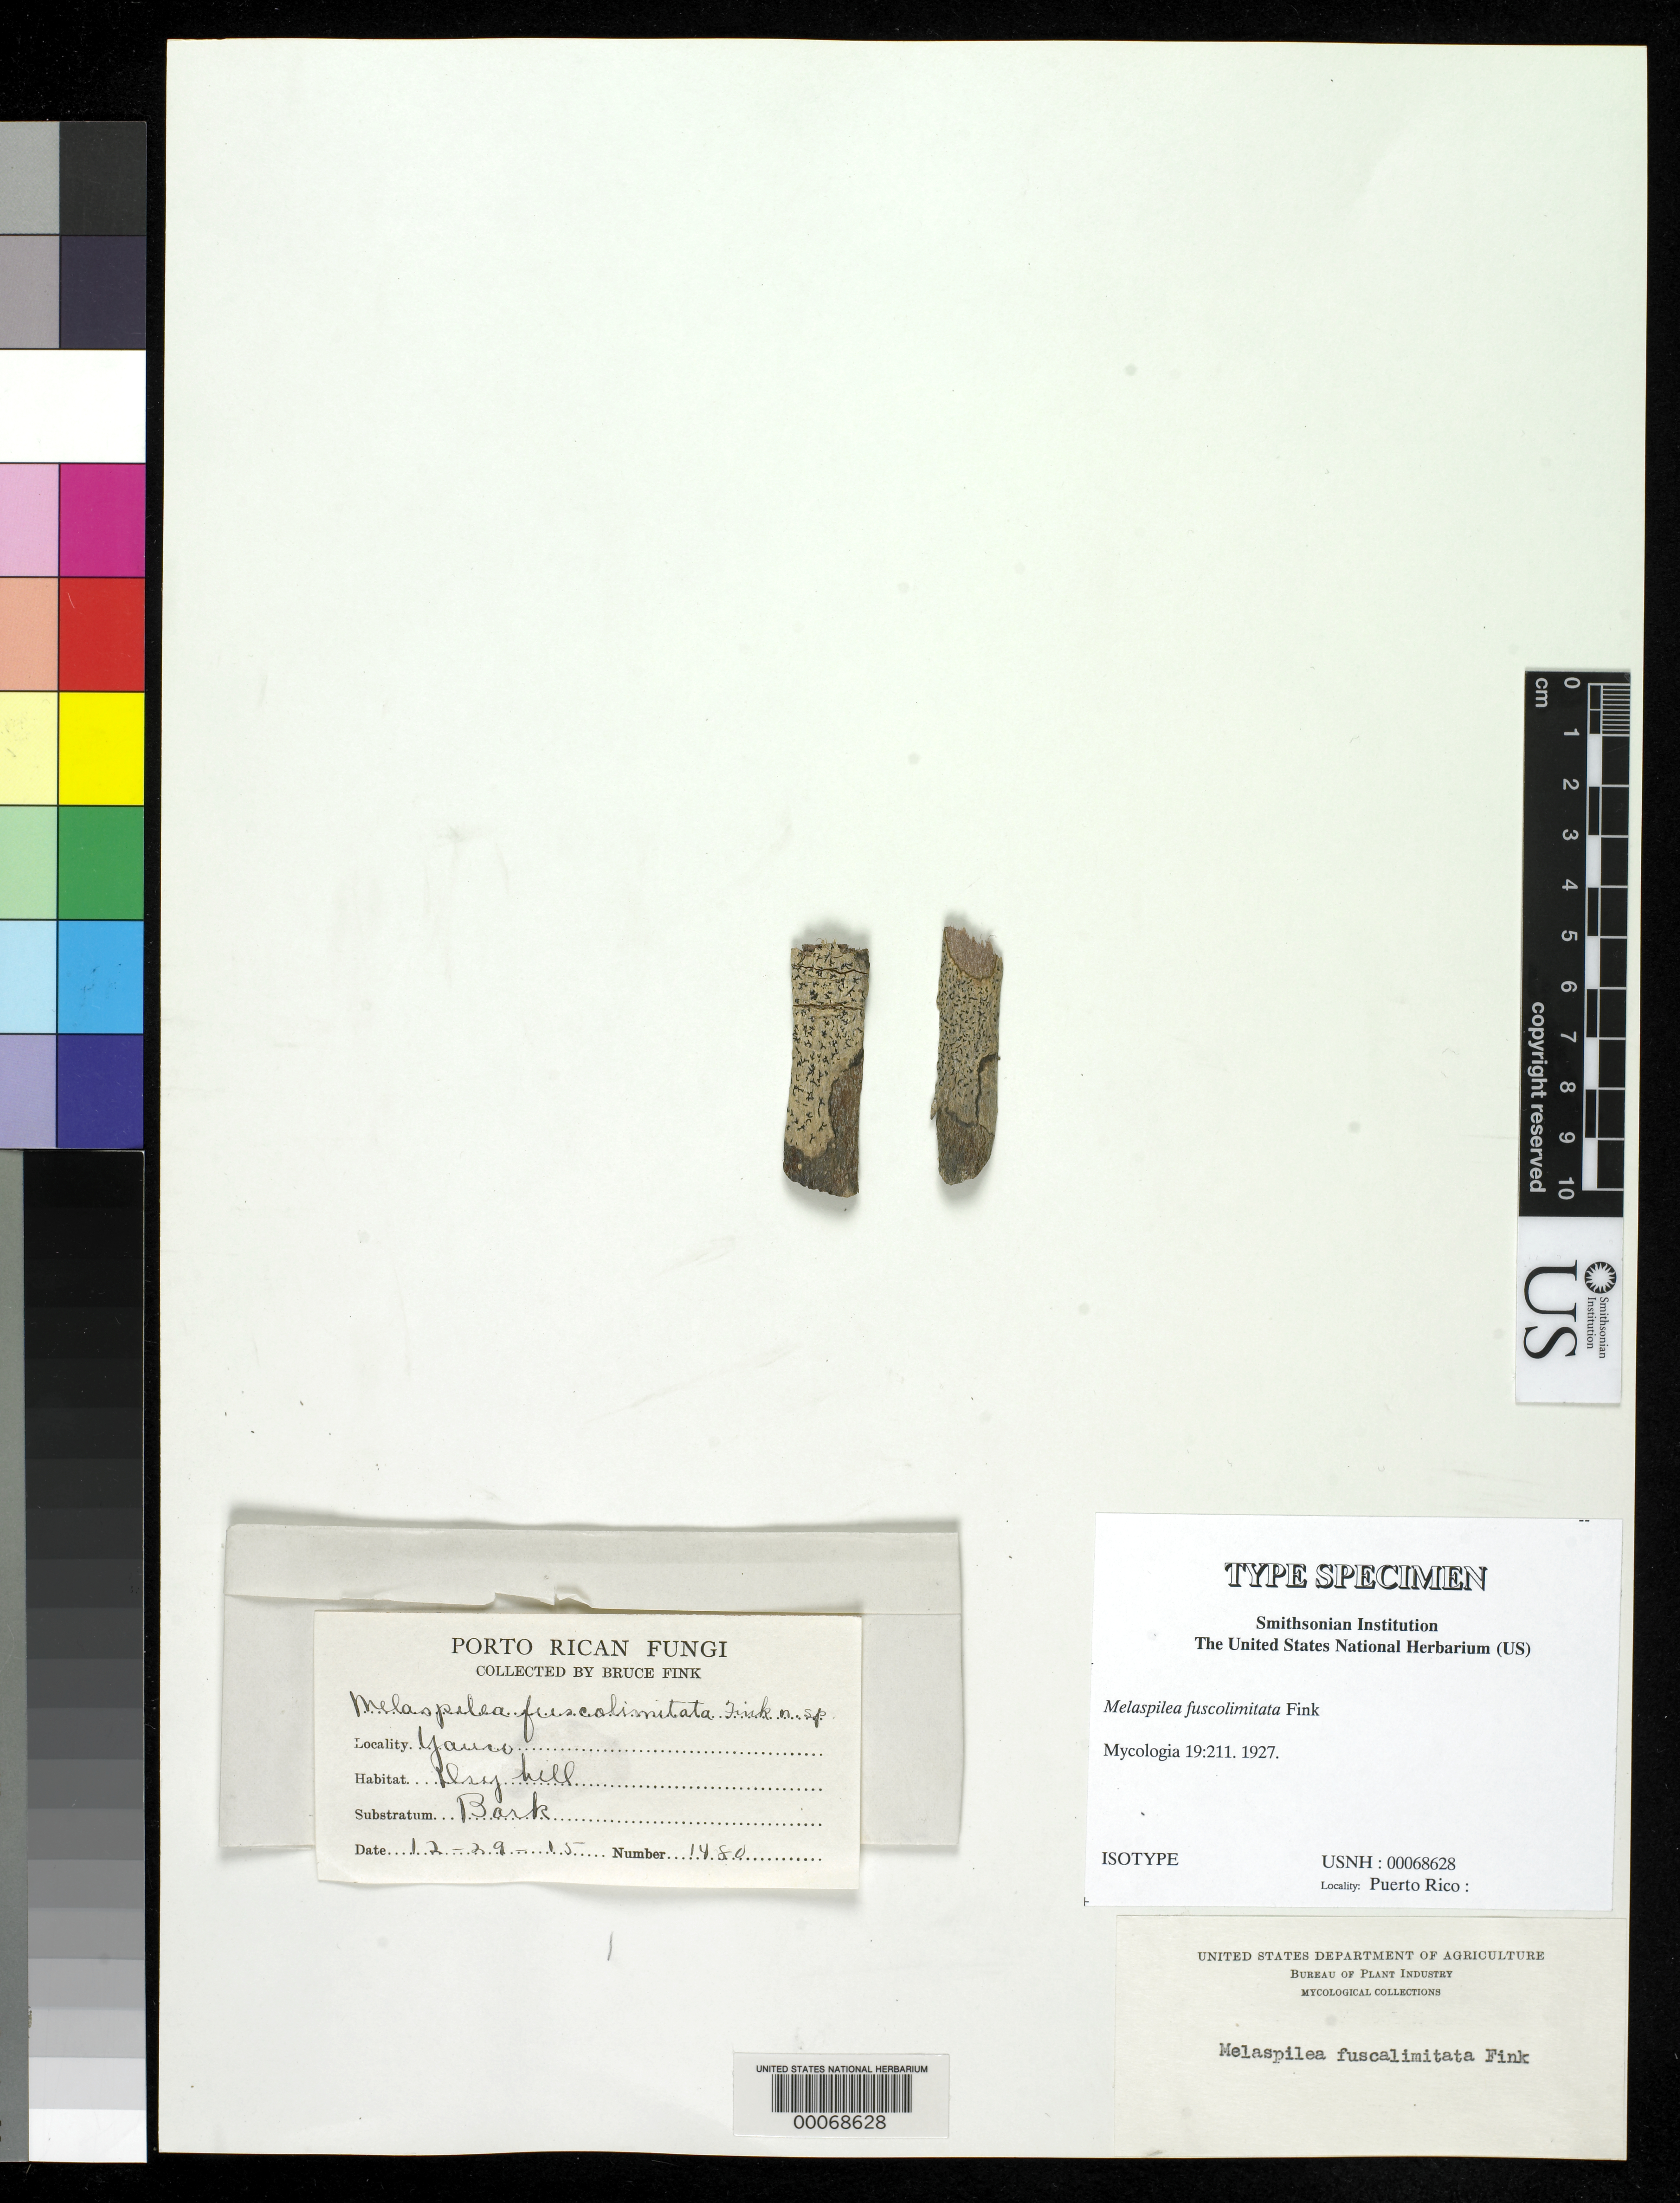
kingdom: Fungi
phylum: Ascomycota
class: Dothideomycetes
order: Eremithallales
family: Melaspileaceae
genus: Melaspilea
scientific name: Melaspilea fuscolimitata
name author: Fink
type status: Isotype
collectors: B. Fink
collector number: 1480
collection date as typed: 29 Dec 1915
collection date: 1915-12-29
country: Puerto Rico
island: Greater Antilles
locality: Yauco.